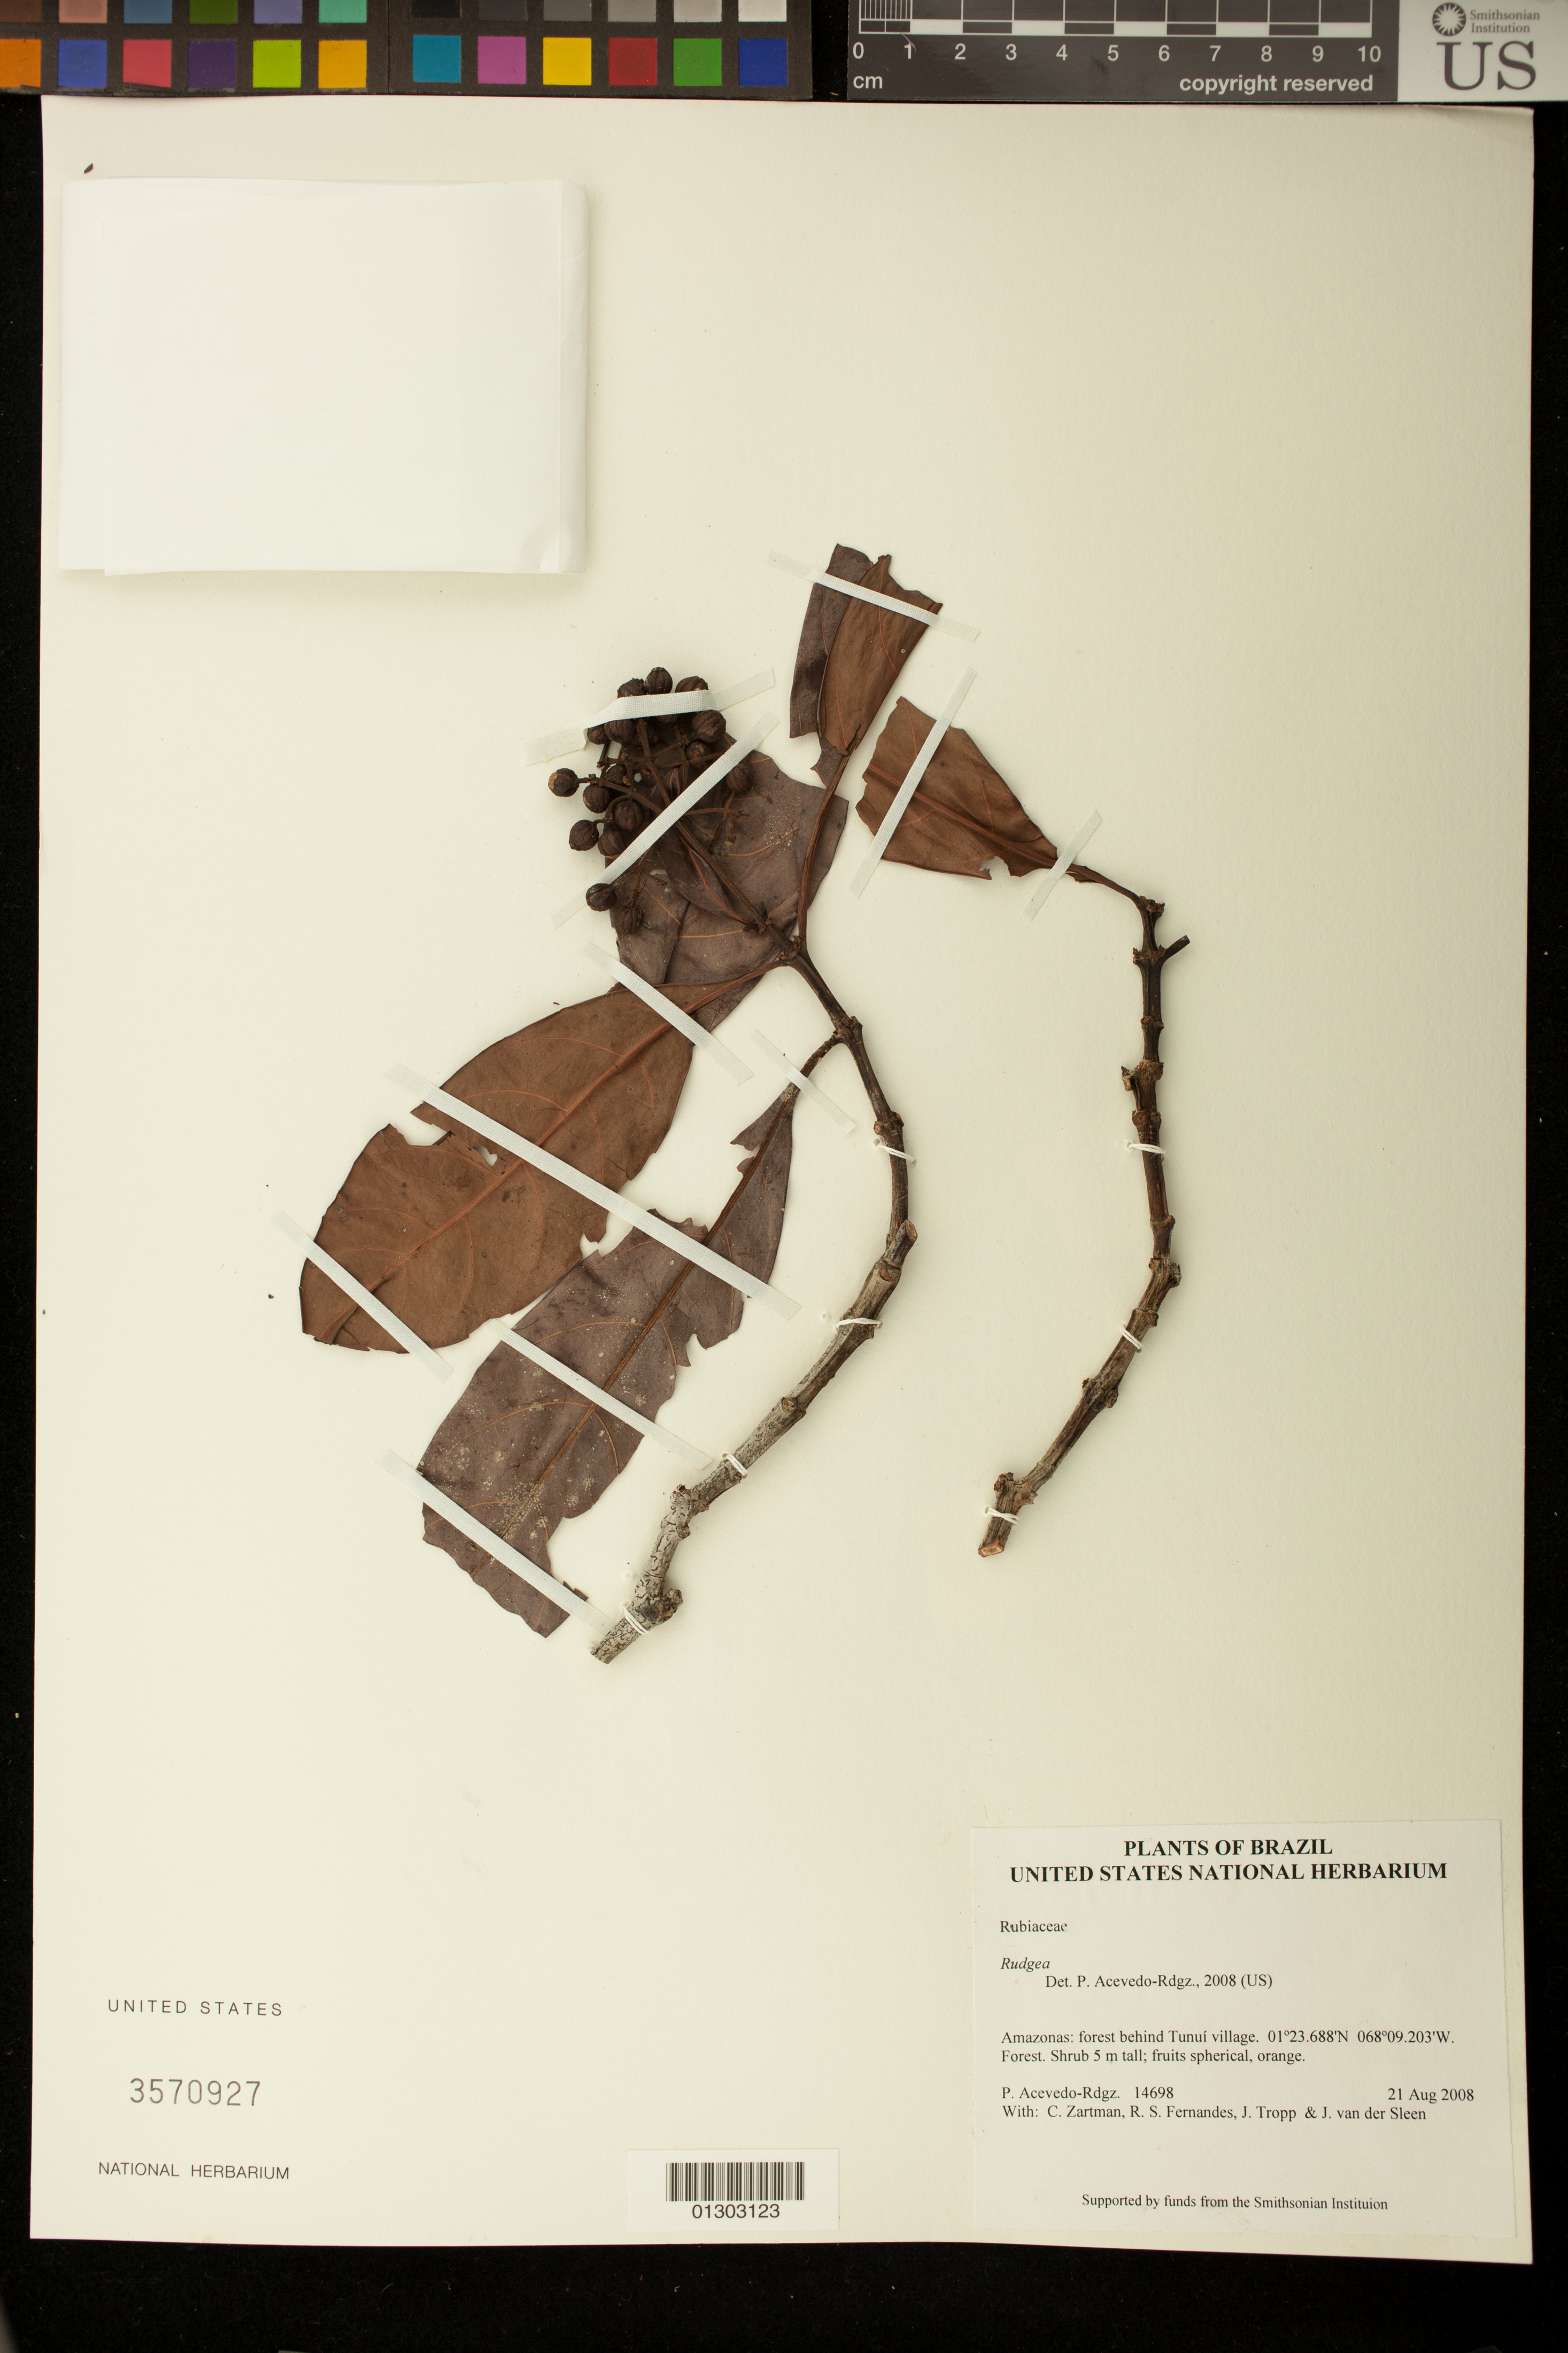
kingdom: Plantae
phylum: Tracheophyta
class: Magnoliopsida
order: Gentianales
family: Rubiaceae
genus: Psychotria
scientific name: Psychotria anceps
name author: Kunth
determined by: Taylor, Charlotte M.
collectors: P. Acevedo-Rodr., R. Fernandes, J. Tropp & J. Sleen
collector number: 14698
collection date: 2008-08-21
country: Brazil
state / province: Amazonas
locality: Tunuí Village, forest behind village.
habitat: Forest.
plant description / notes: NY, MO, US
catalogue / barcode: US 3570927